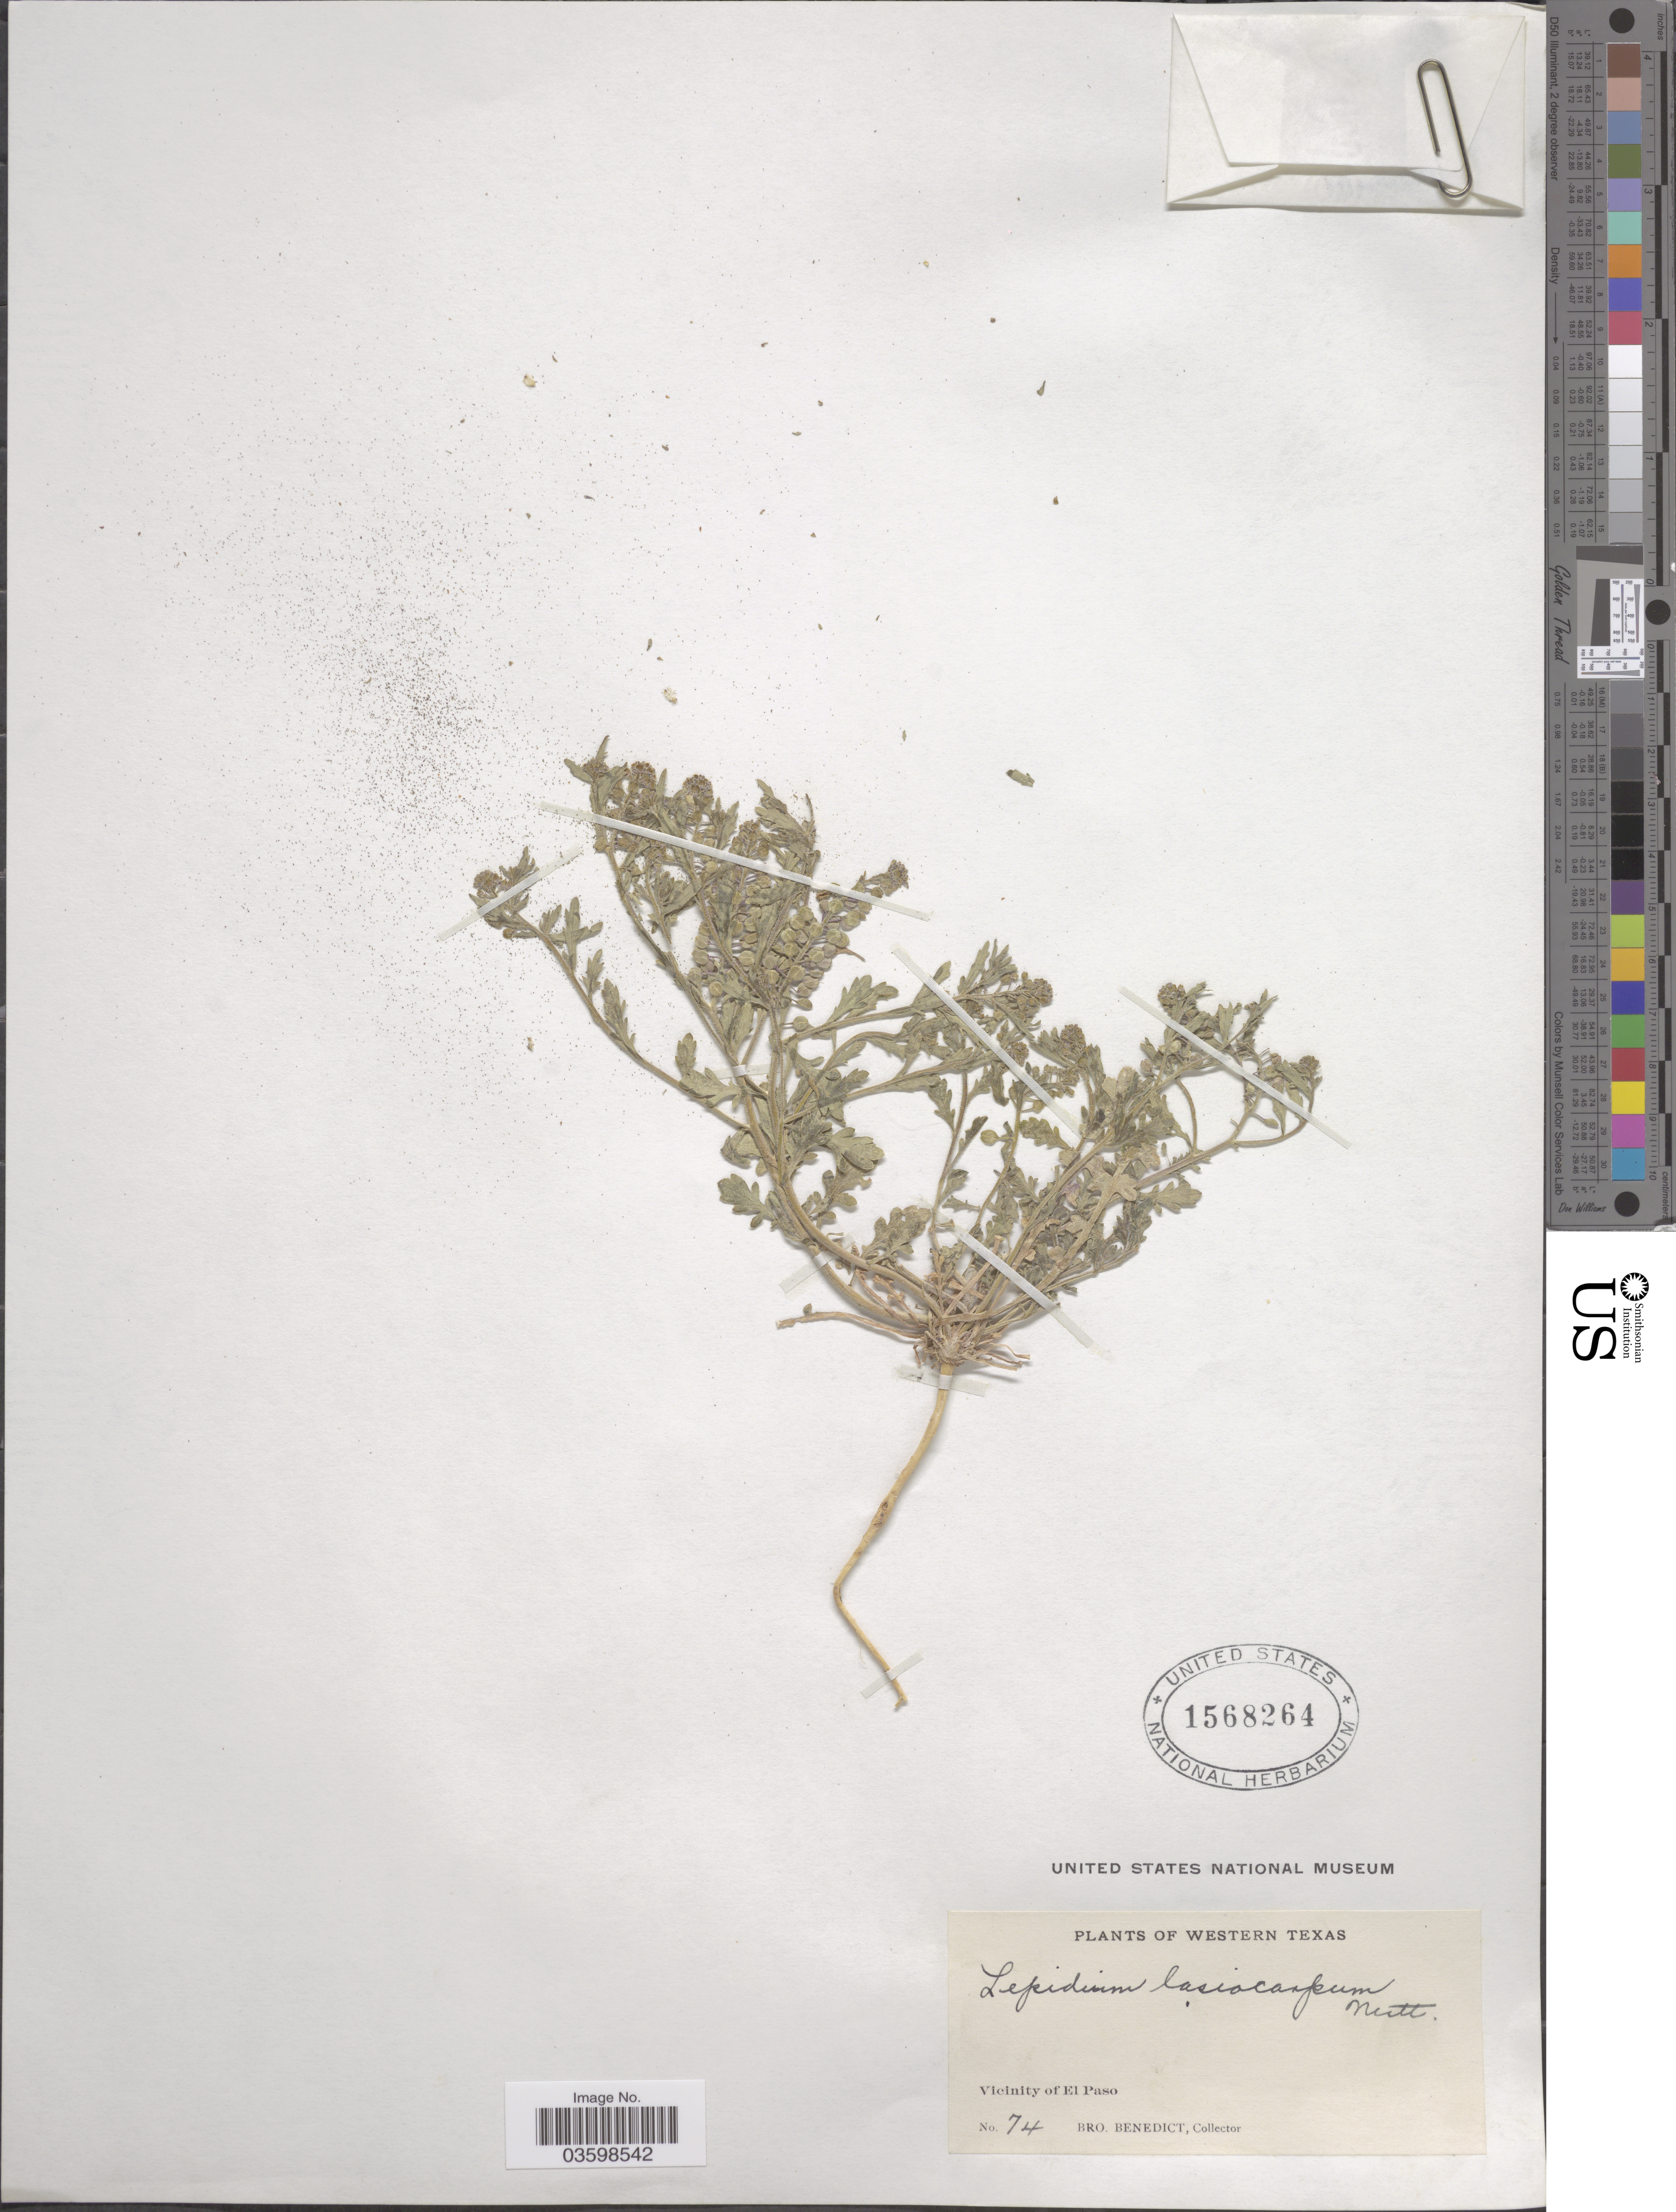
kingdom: Plantae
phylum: Tracheophyta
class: Magnoliopsida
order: Brassicales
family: Brassicaceae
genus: Lepidium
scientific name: Lepidium lasiocarpum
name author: Nutt.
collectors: Bro. Benedict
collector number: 74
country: United States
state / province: Texas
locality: Western Texas. Vicinity of El Paso.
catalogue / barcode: US 1568264